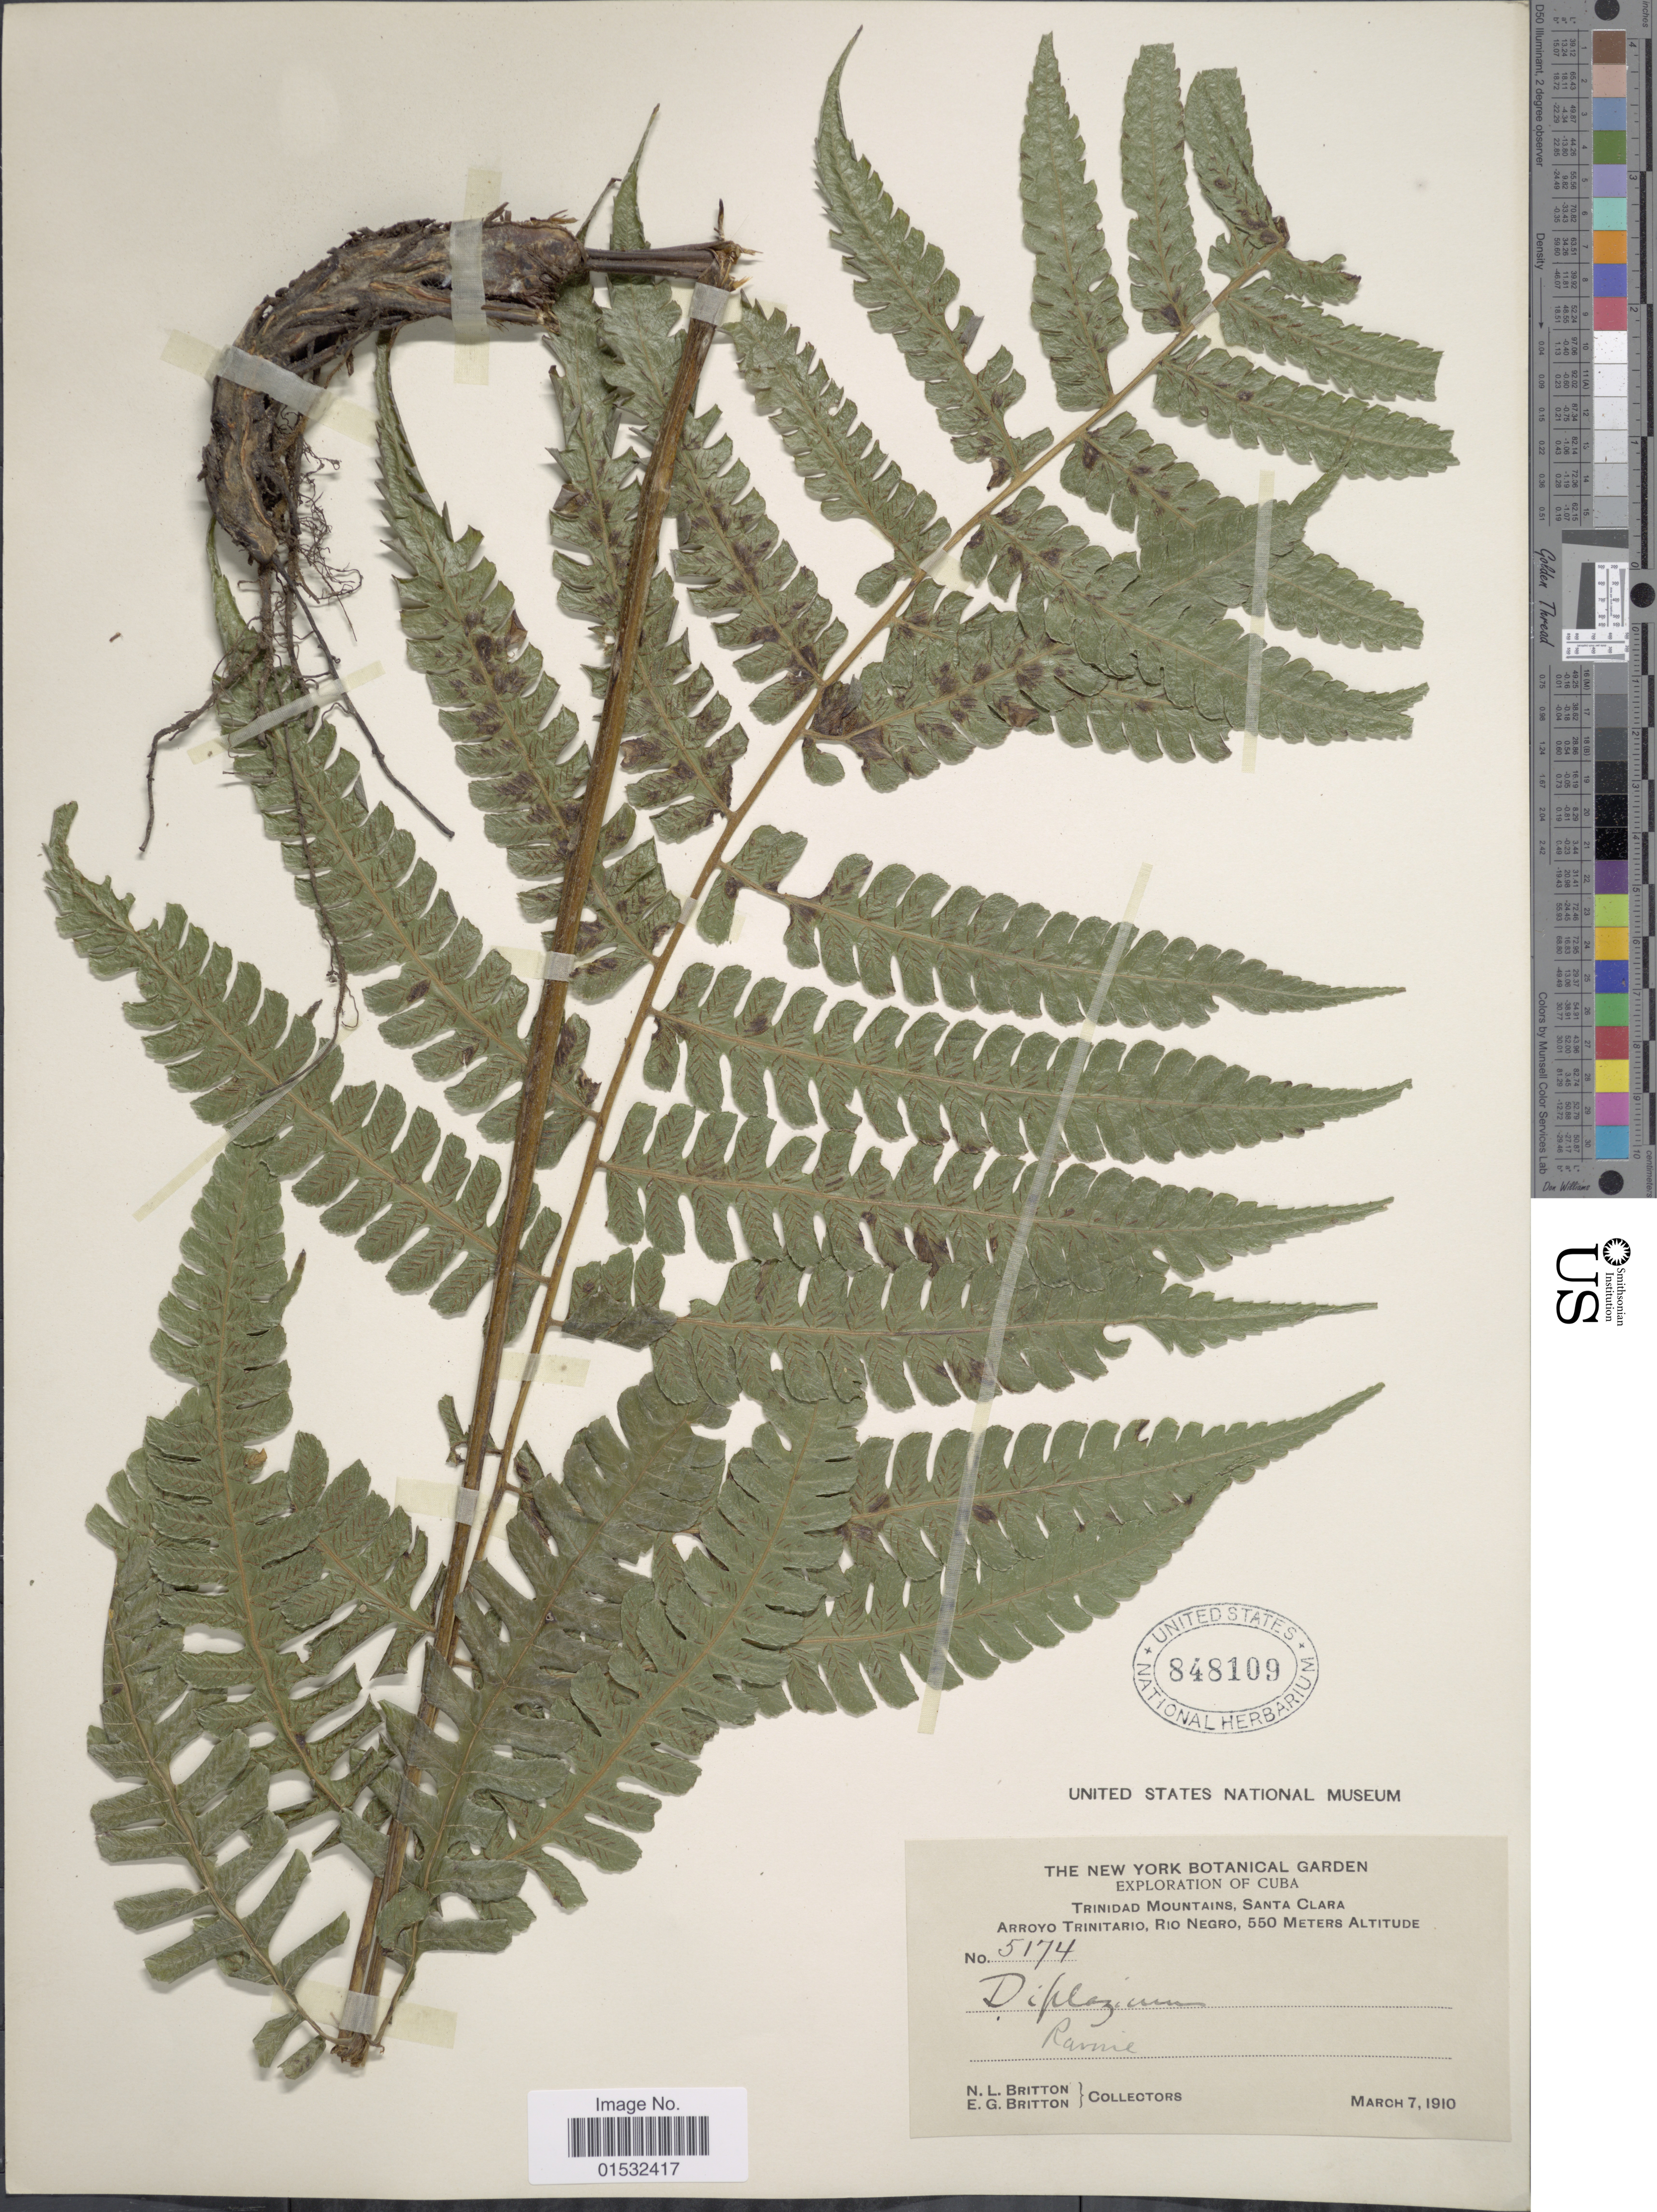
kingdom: Plantae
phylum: Tracheophyta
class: Polypodiopsida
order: Polypodiales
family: Athyriaceae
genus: Diplazium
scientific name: Diplazium striatum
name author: (L.) C. Presl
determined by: Sánchez, C.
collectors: N. Britton & E. G. Britton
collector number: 5174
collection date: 1910-03-07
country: Cuba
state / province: Las Villas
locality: Trinidad Mountains, Santa Clara. Arroyo Trinitario, Rio Negro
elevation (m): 550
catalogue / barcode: US 848109